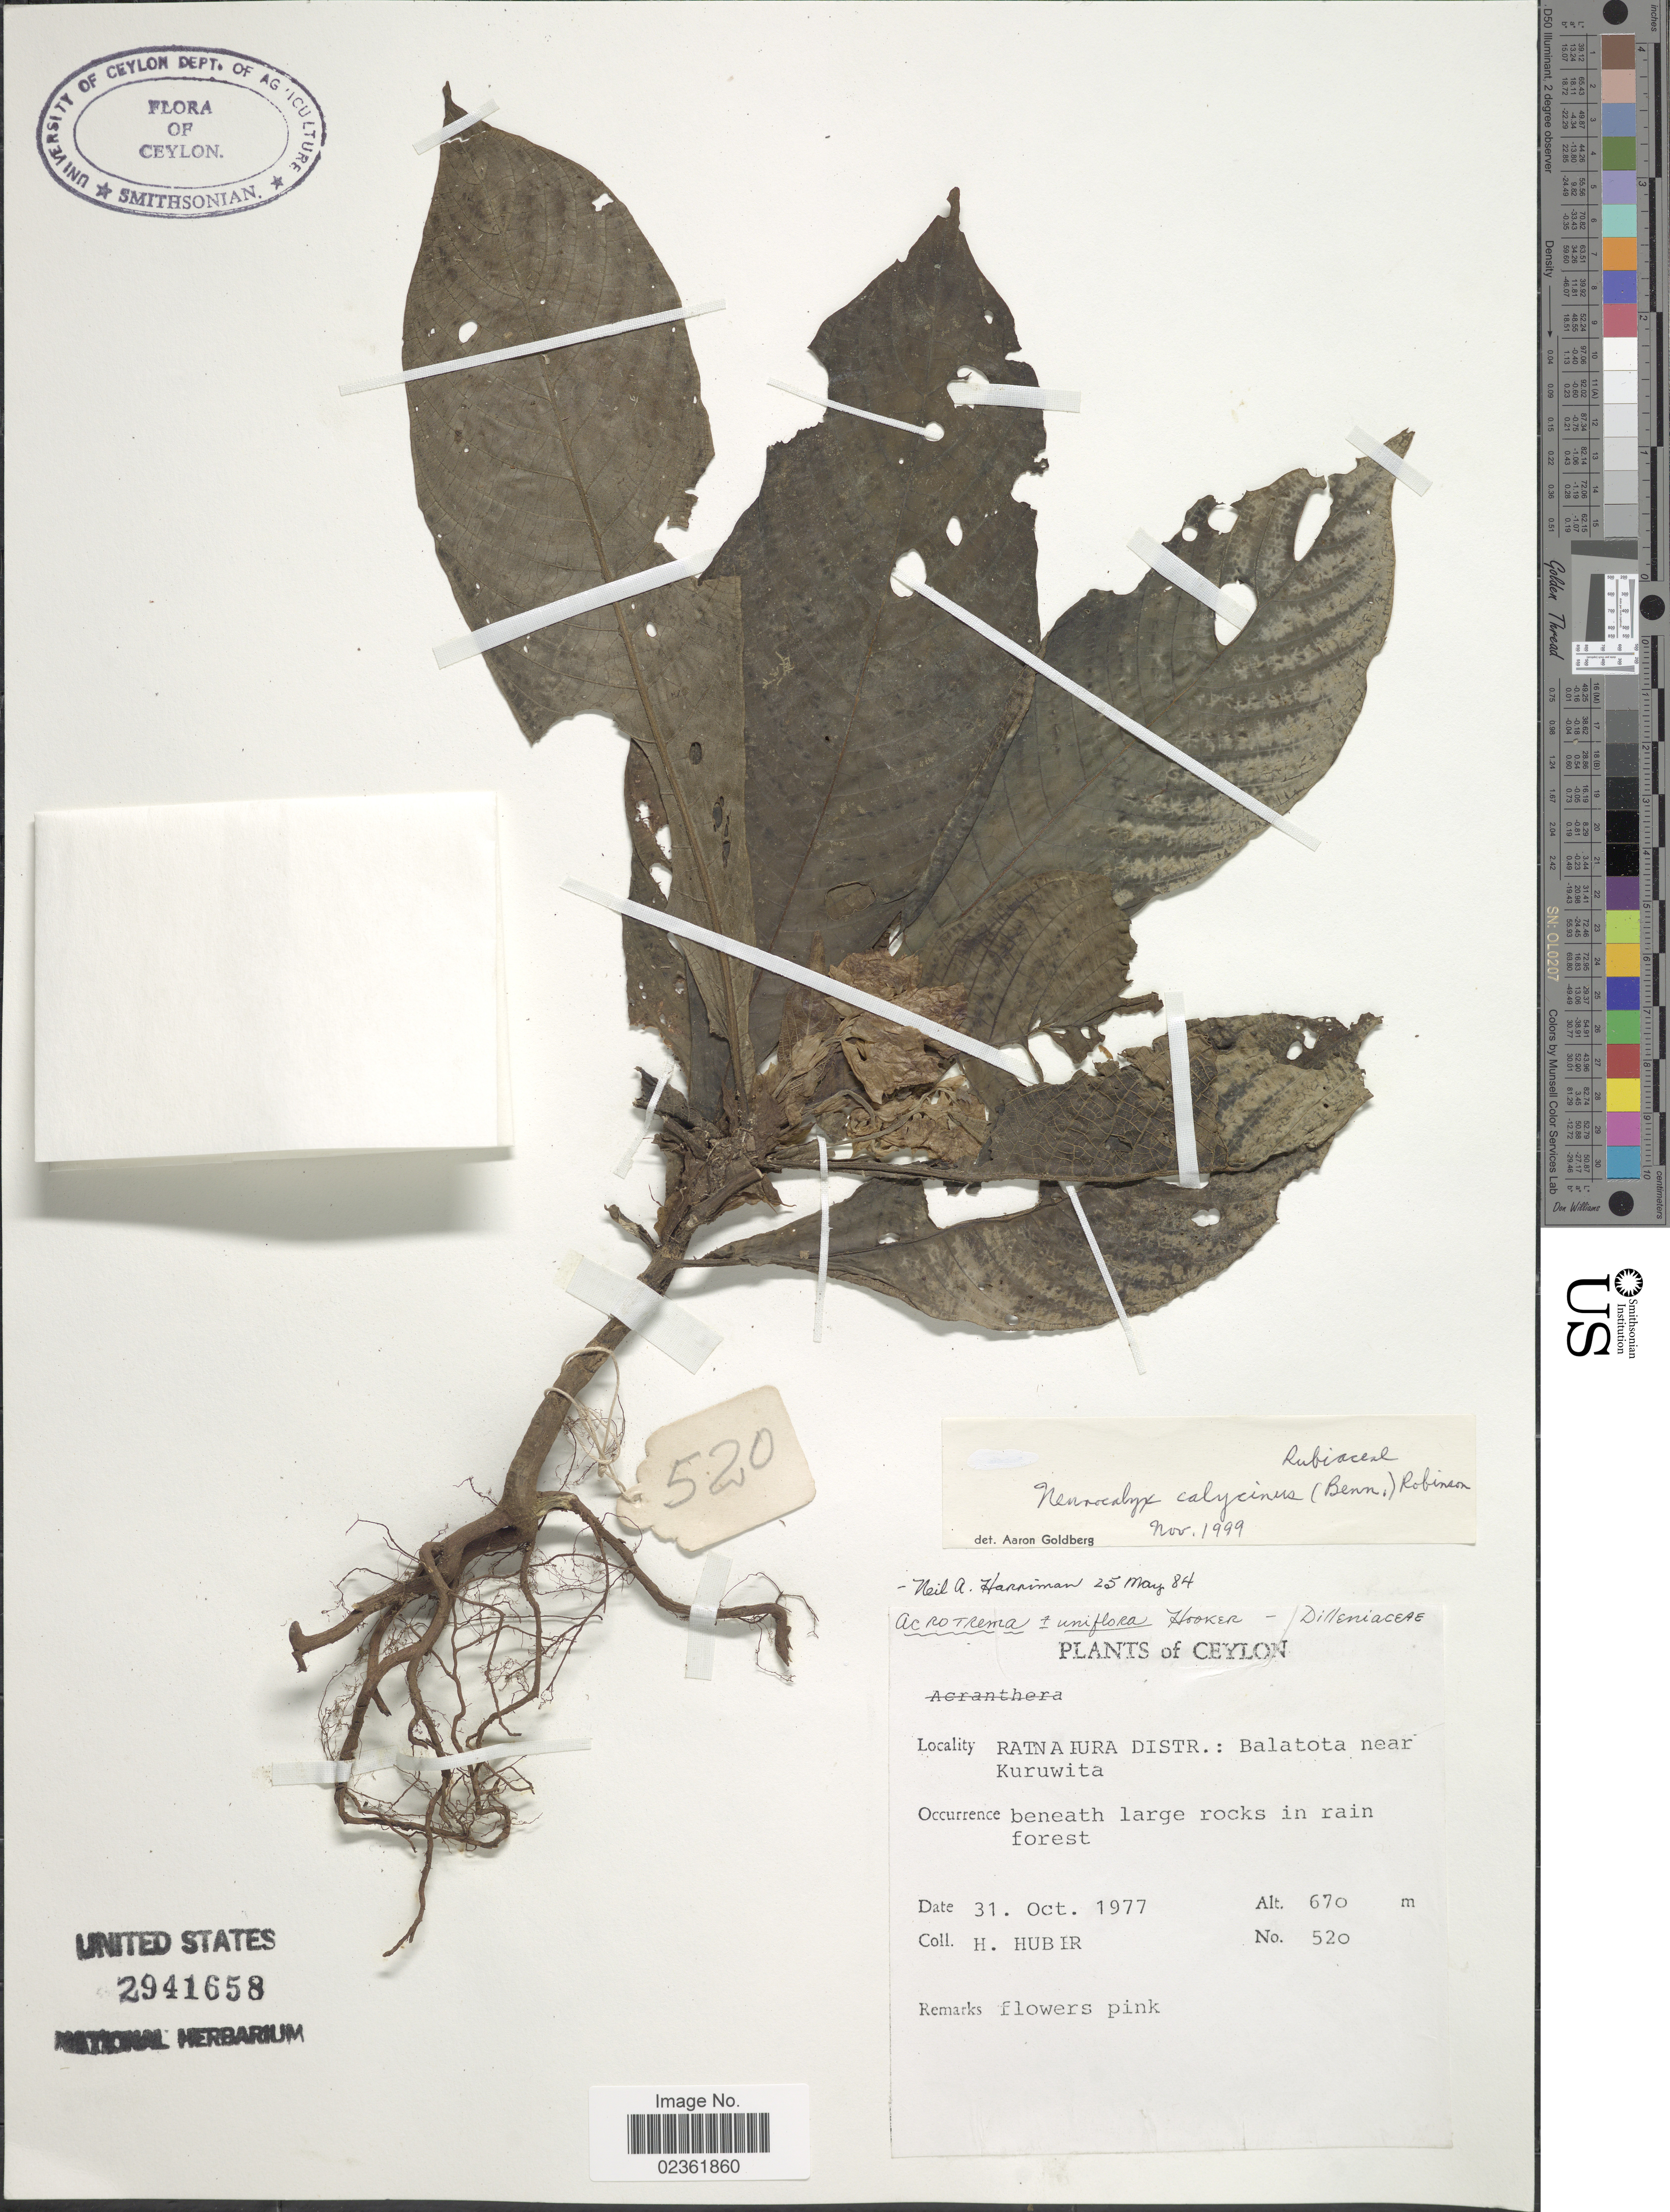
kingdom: Plantae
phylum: Tracheophyta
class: Magnoliopsida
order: Gentianales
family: Rubiaceae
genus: Neurocalyx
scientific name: Neurocalyx calycinus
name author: (R. Br. ex Benn.) Rob.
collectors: H. Huber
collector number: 520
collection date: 1977-10-31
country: Sri Lanka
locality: Ceylon, Ratnapura Distr.: Balatota near Kuruwita, beneath large rocks in rain forest.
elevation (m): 670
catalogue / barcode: US 2941658